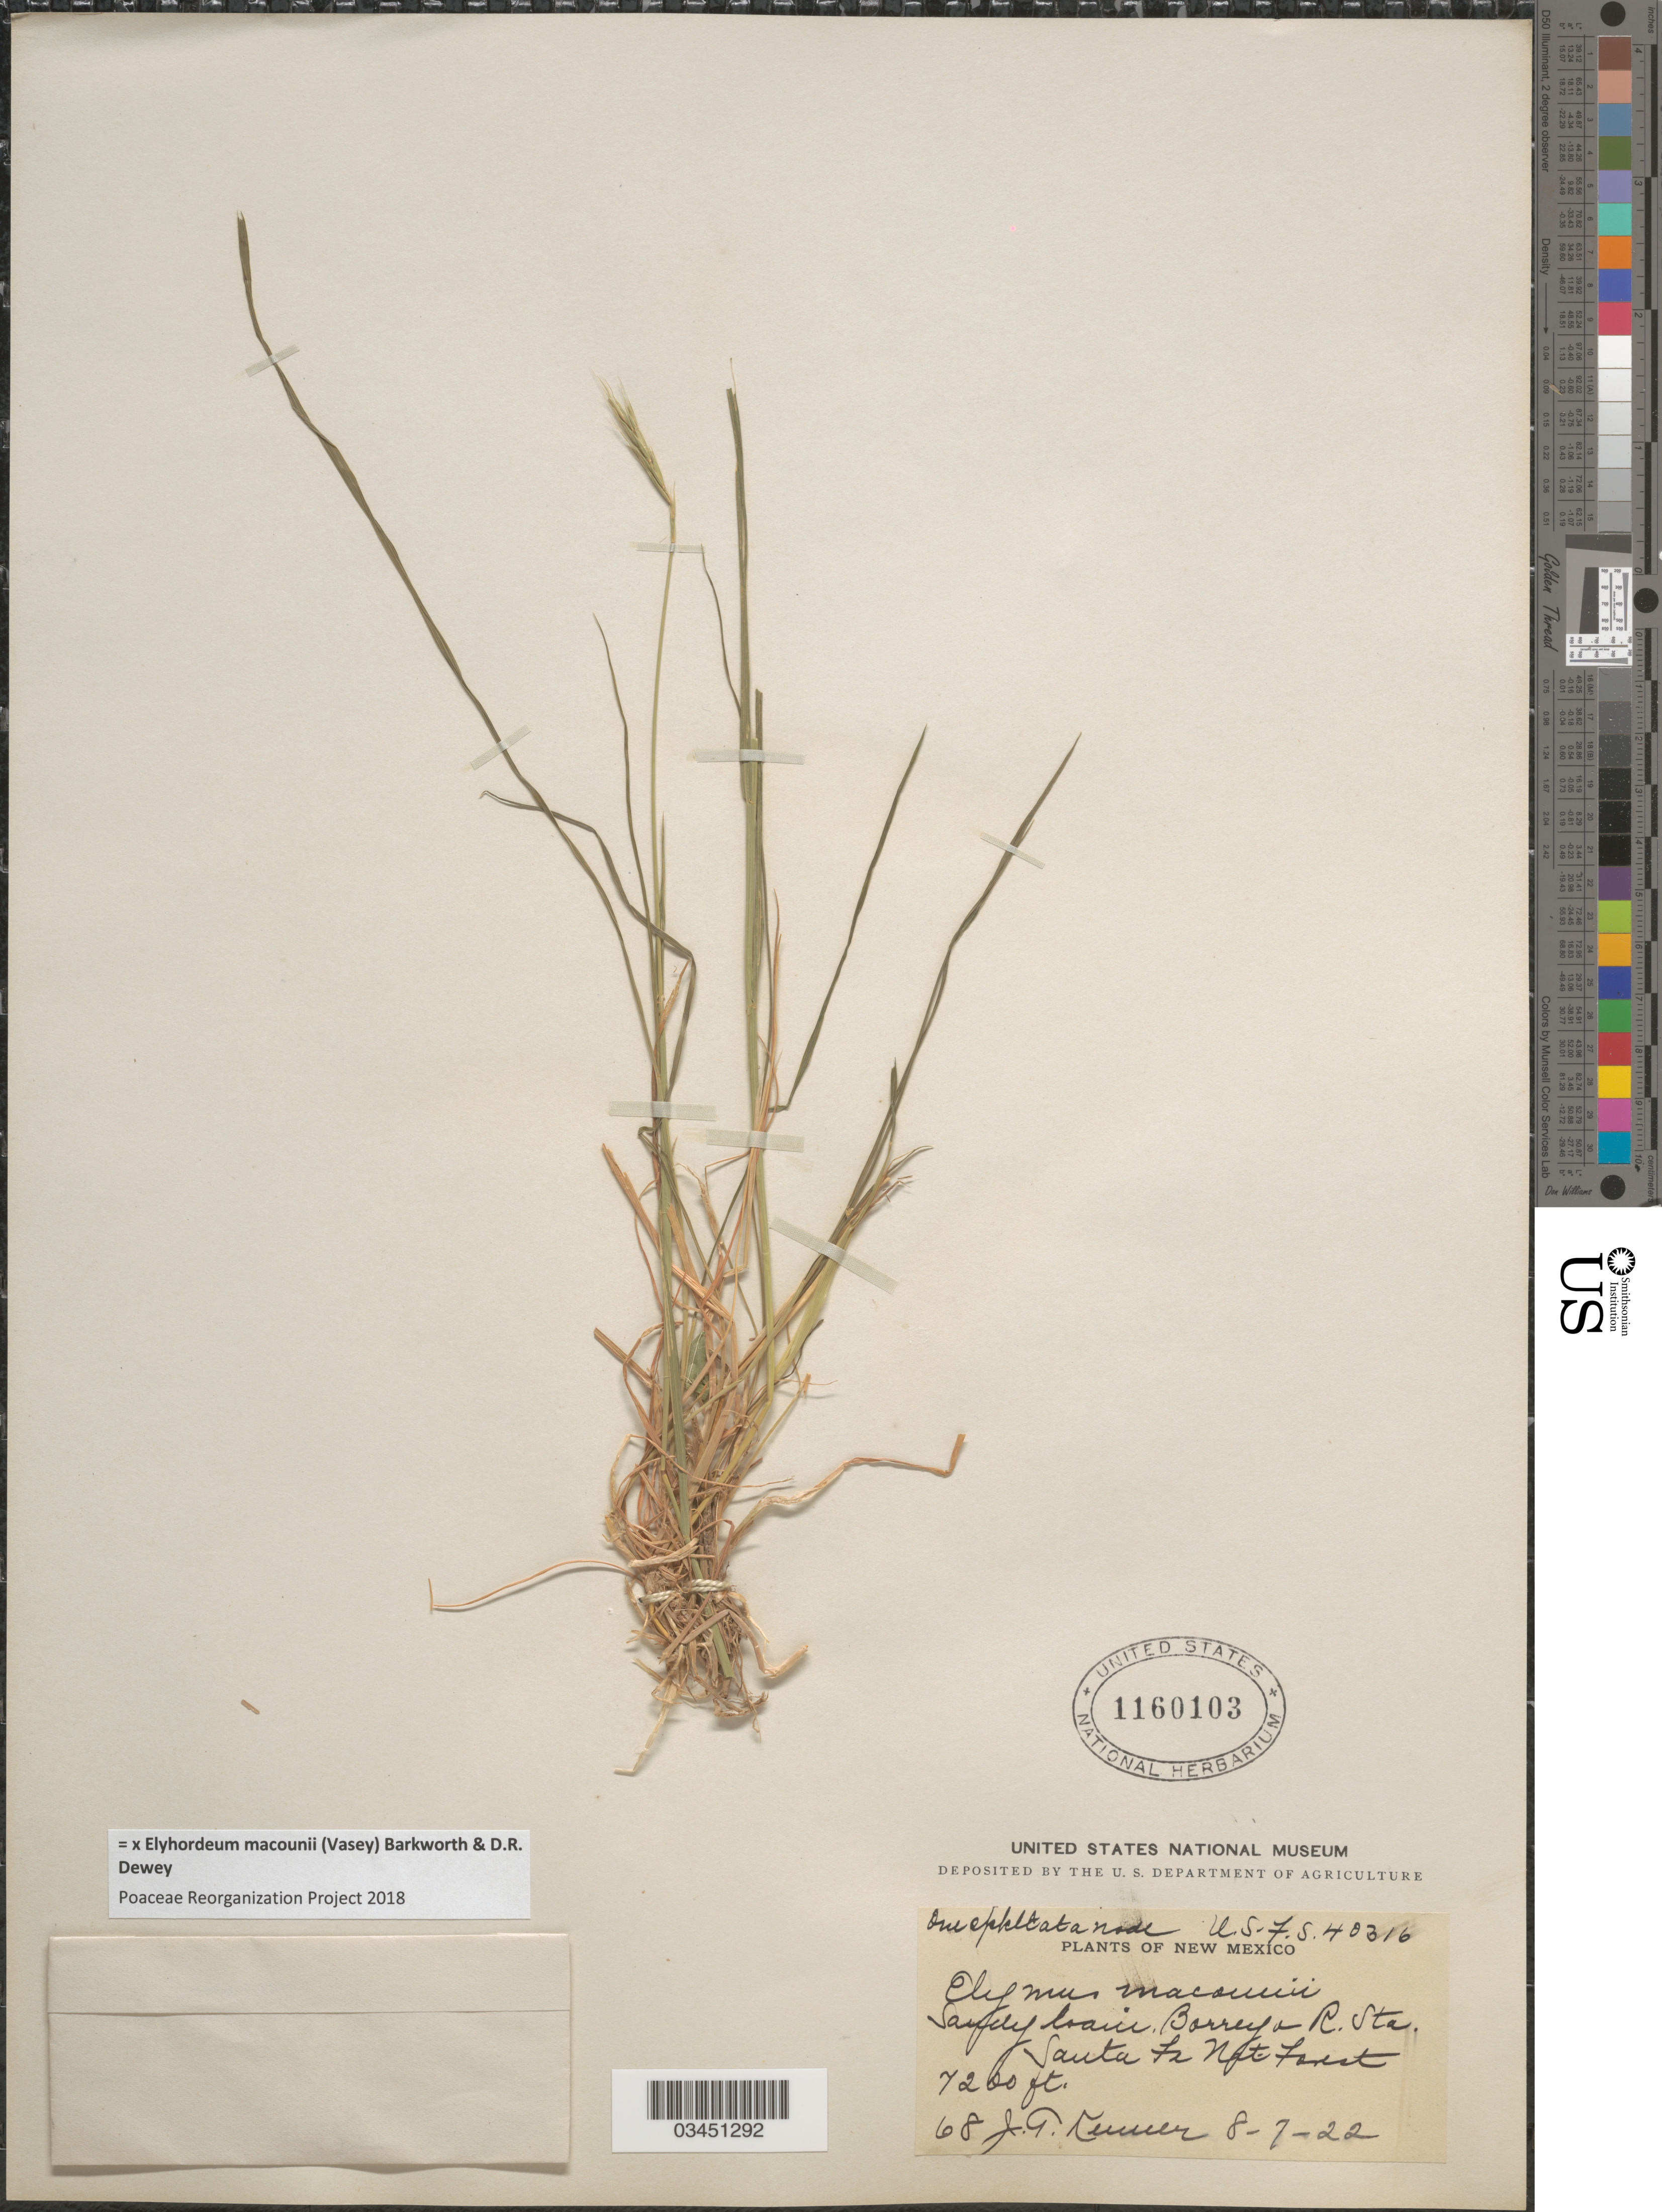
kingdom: Plantae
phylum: Tracheophyta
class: Liliopsida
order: Poales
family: Poaceae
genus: Elyhordeum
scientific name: x Elyhordeum macounii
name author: (Vasey) Barkworth & Dewey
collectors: J. Kerner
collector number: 68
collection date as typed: Transcribed d/m/y: 7/8/22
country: United States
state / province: New Mexico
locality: Sandy loam. Borrego R. Sta. Santa Fe Nat. Forest.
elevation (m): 2195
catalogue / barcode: US 1160103